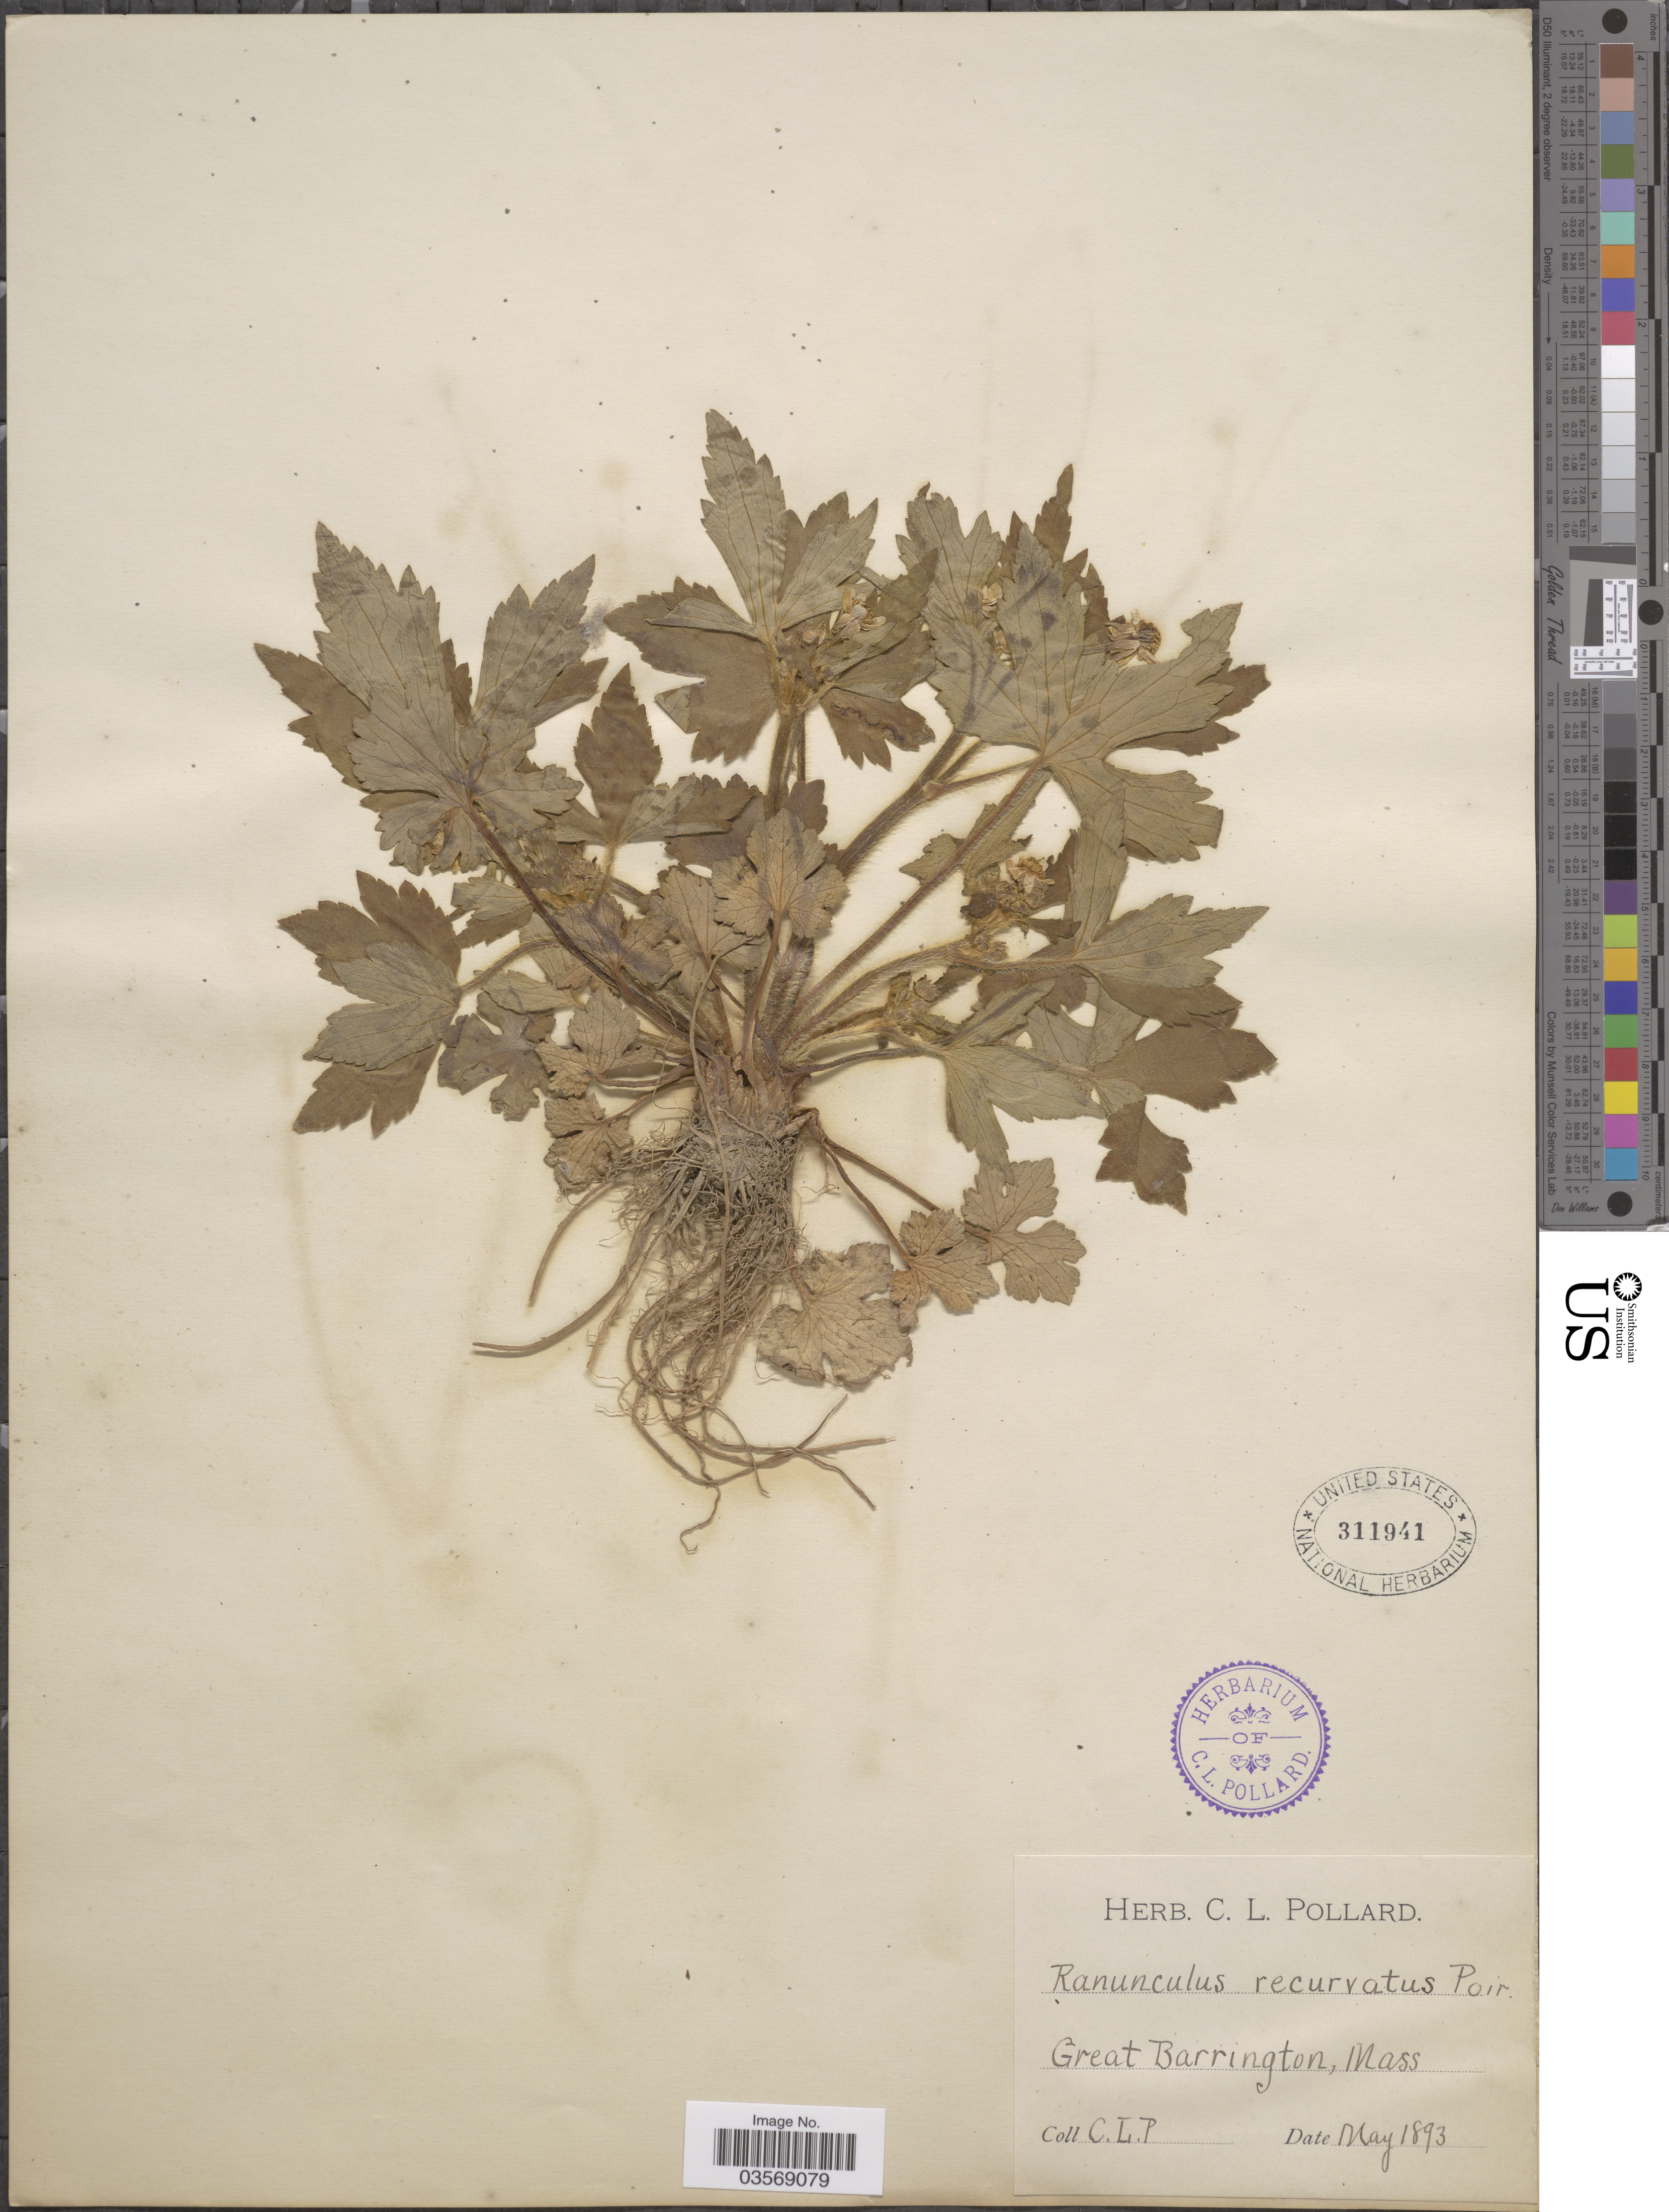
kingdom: Plantae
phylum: Tracheophyta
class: Magnoliopsida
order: Ranunculales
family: Ranunculaceae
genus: Ranunculus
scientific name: Ranunculus recurvatus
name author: Poir.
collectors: C. L. Pollard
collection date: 1893-05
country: United States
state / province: Massachusetts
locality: Great Barrington.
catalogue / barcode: US 311941